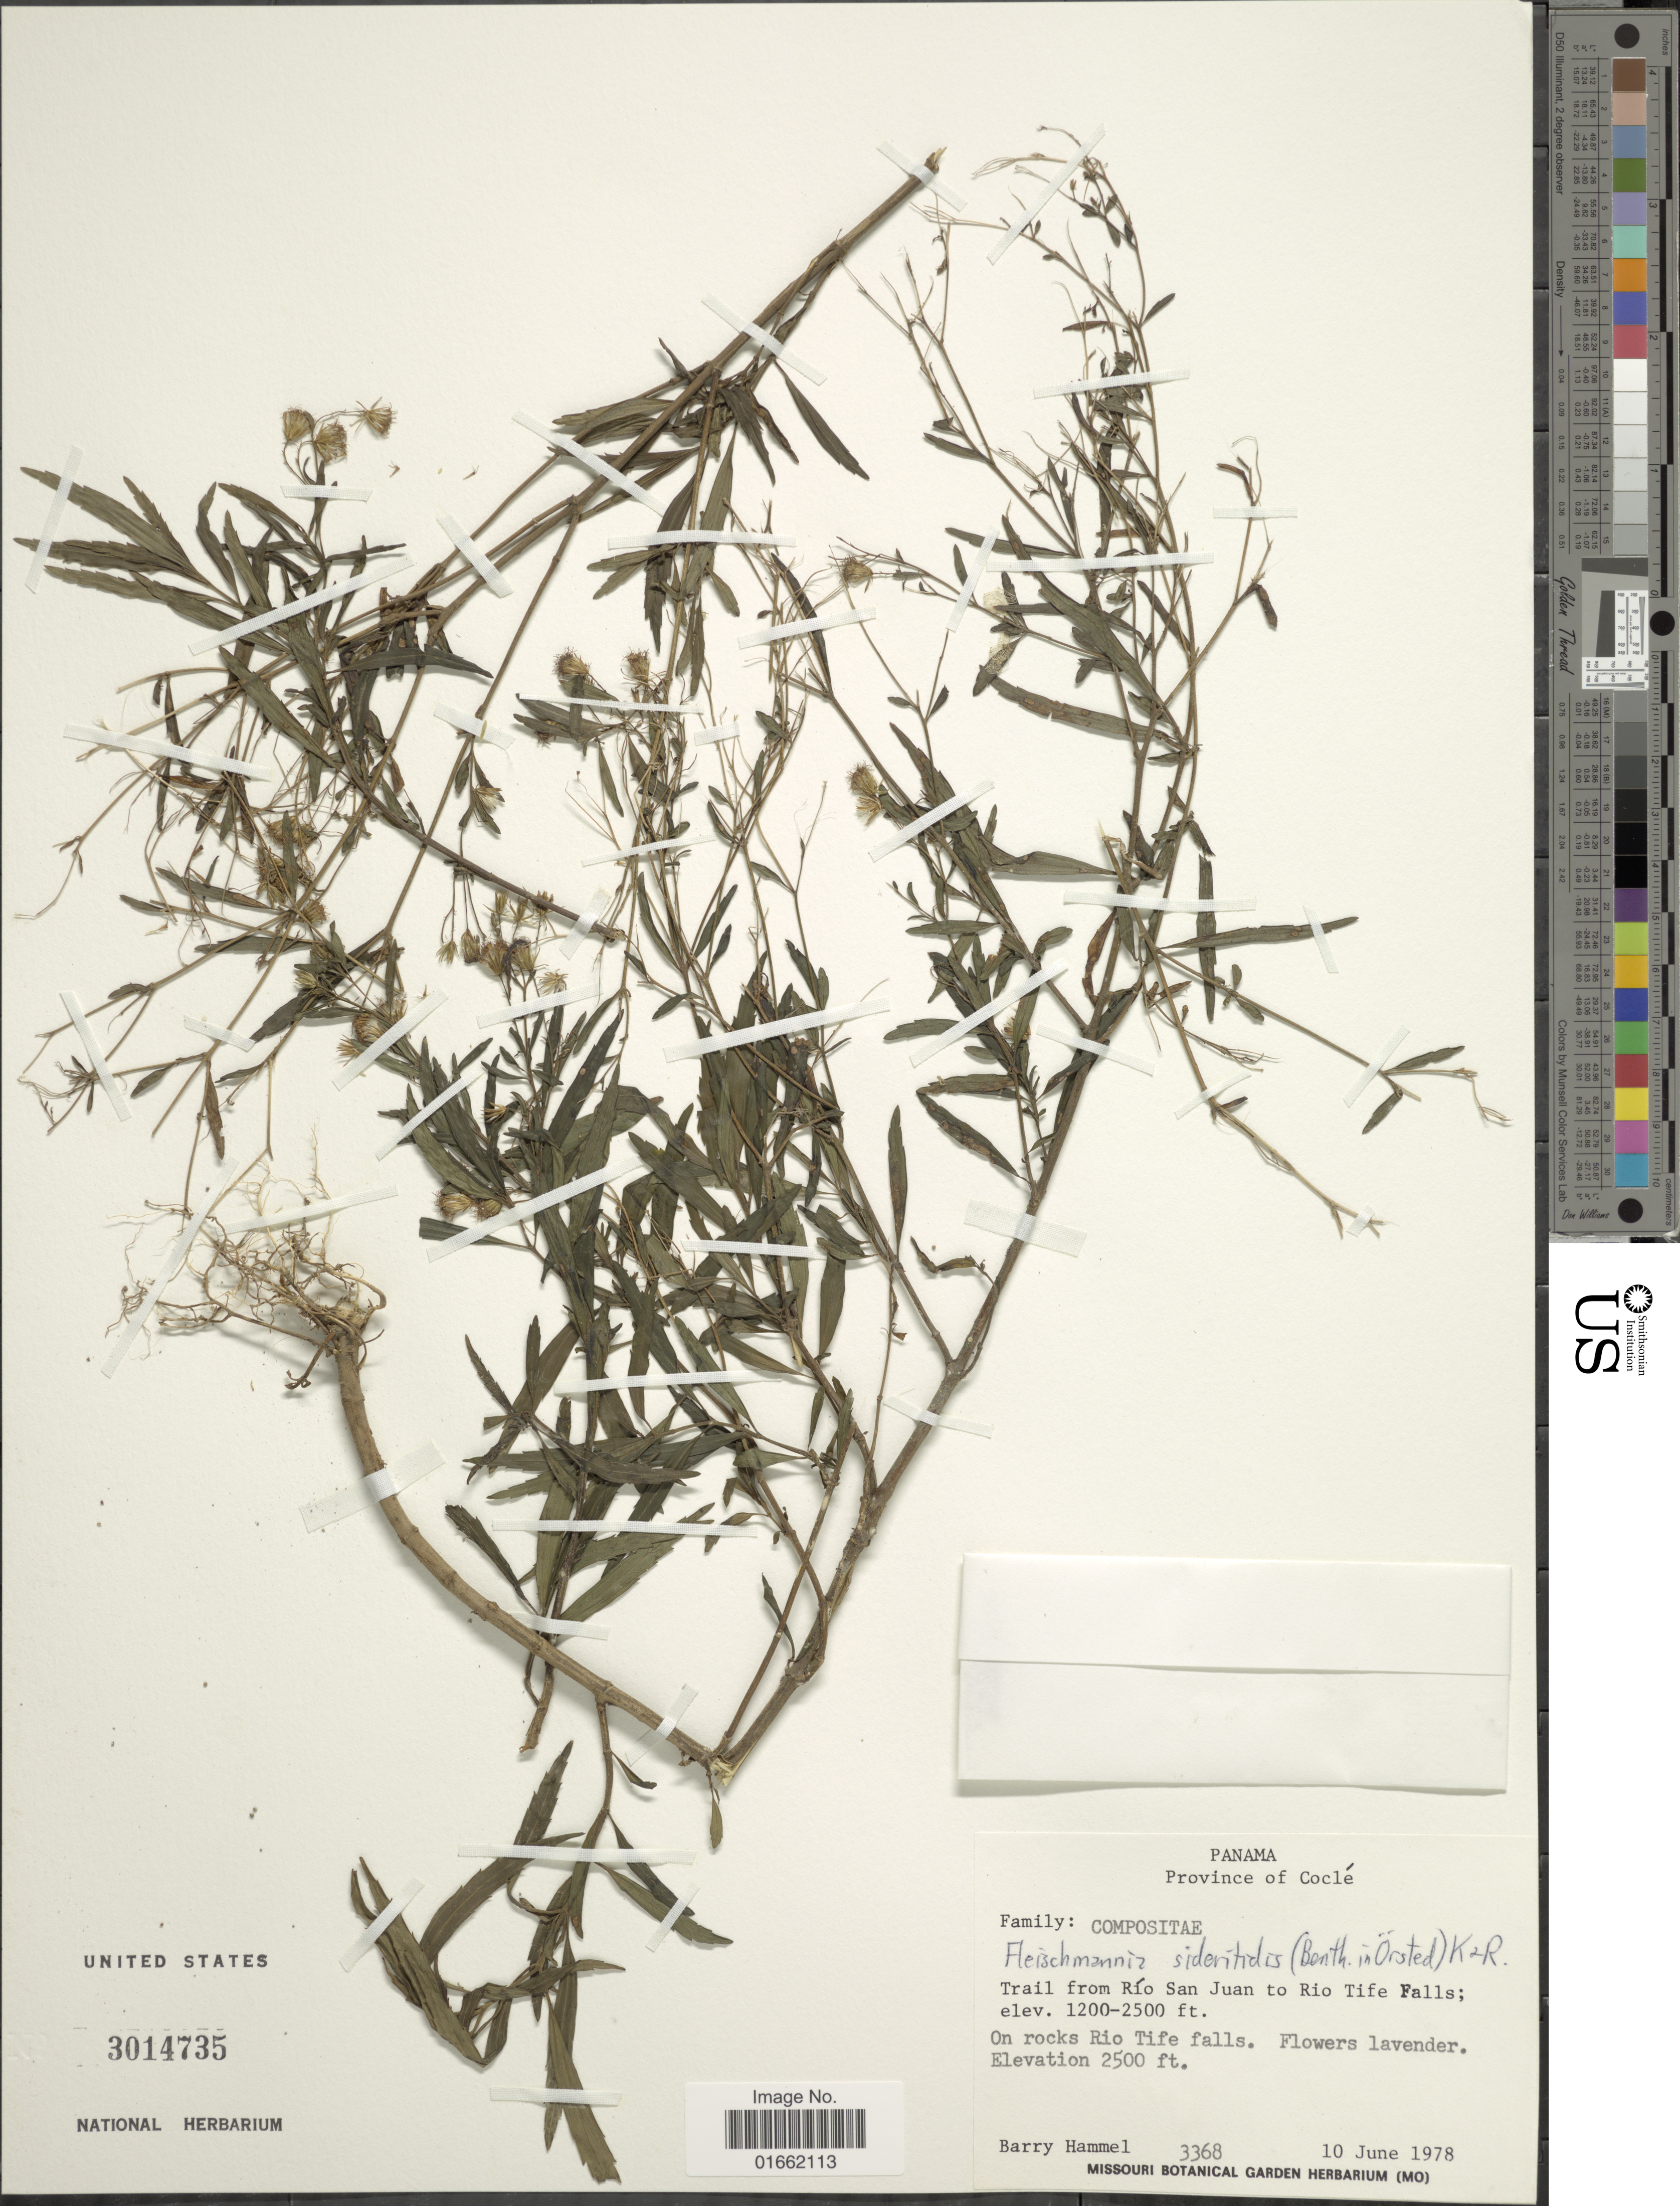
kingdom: Plantae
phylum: Tracheophyta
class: Magnoliopsida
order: Asterales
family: Asteraceae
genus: Fleischmannia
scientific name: Fleischmannia sideritides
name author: (Benth. in Oerst.) R.M. King & H. Rob.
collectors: B. Hammel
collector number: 3368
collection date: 1978-06-10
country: Panama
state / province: Coclé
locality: Province of Coclé. Trail from Río San Juan to Rio Tife Falls. On rocks Rio Tife falls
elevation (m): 366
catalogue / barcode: US 3014735